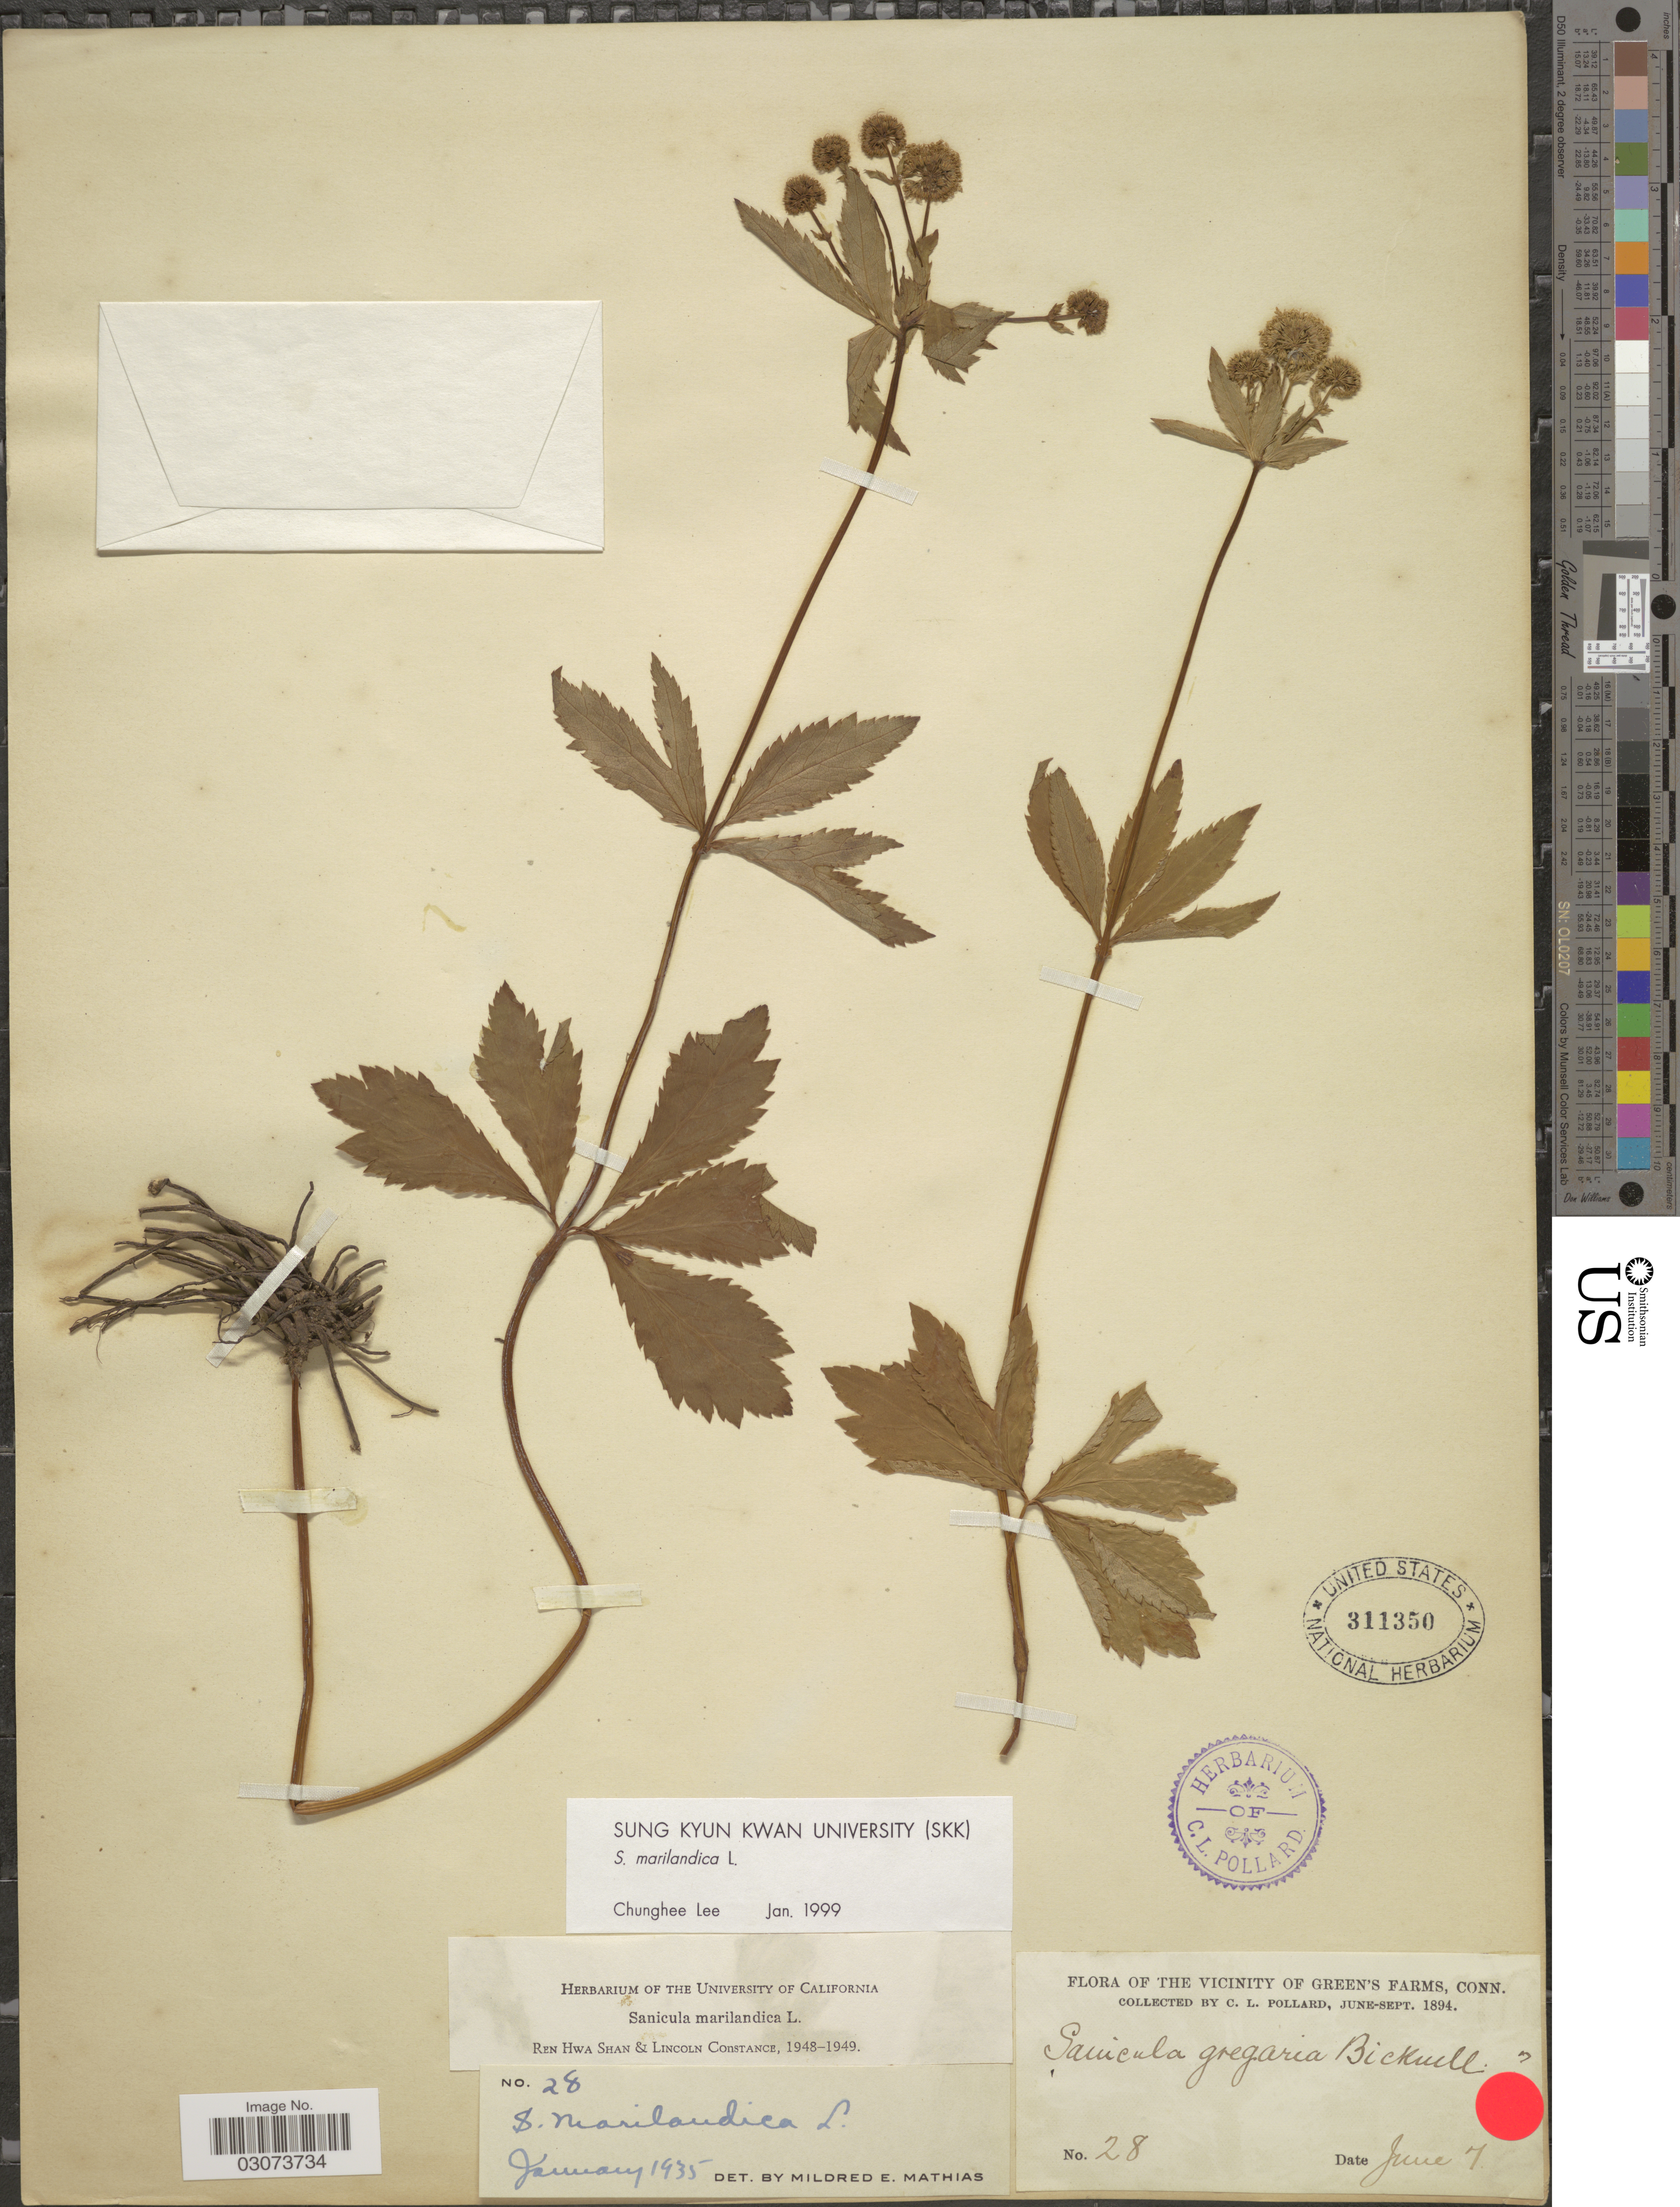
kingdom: Plantae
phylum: Tracheophyta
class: Magnoliopsida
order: Apiales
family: Apiaceae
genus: Sanicula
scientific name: Sanicula marilandica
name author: L.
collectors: C. L. Pollard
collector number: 28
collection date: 1894-06-07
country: United States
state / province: Connecticut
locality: Vicinity of Green's Farms.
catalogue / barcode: US 311350